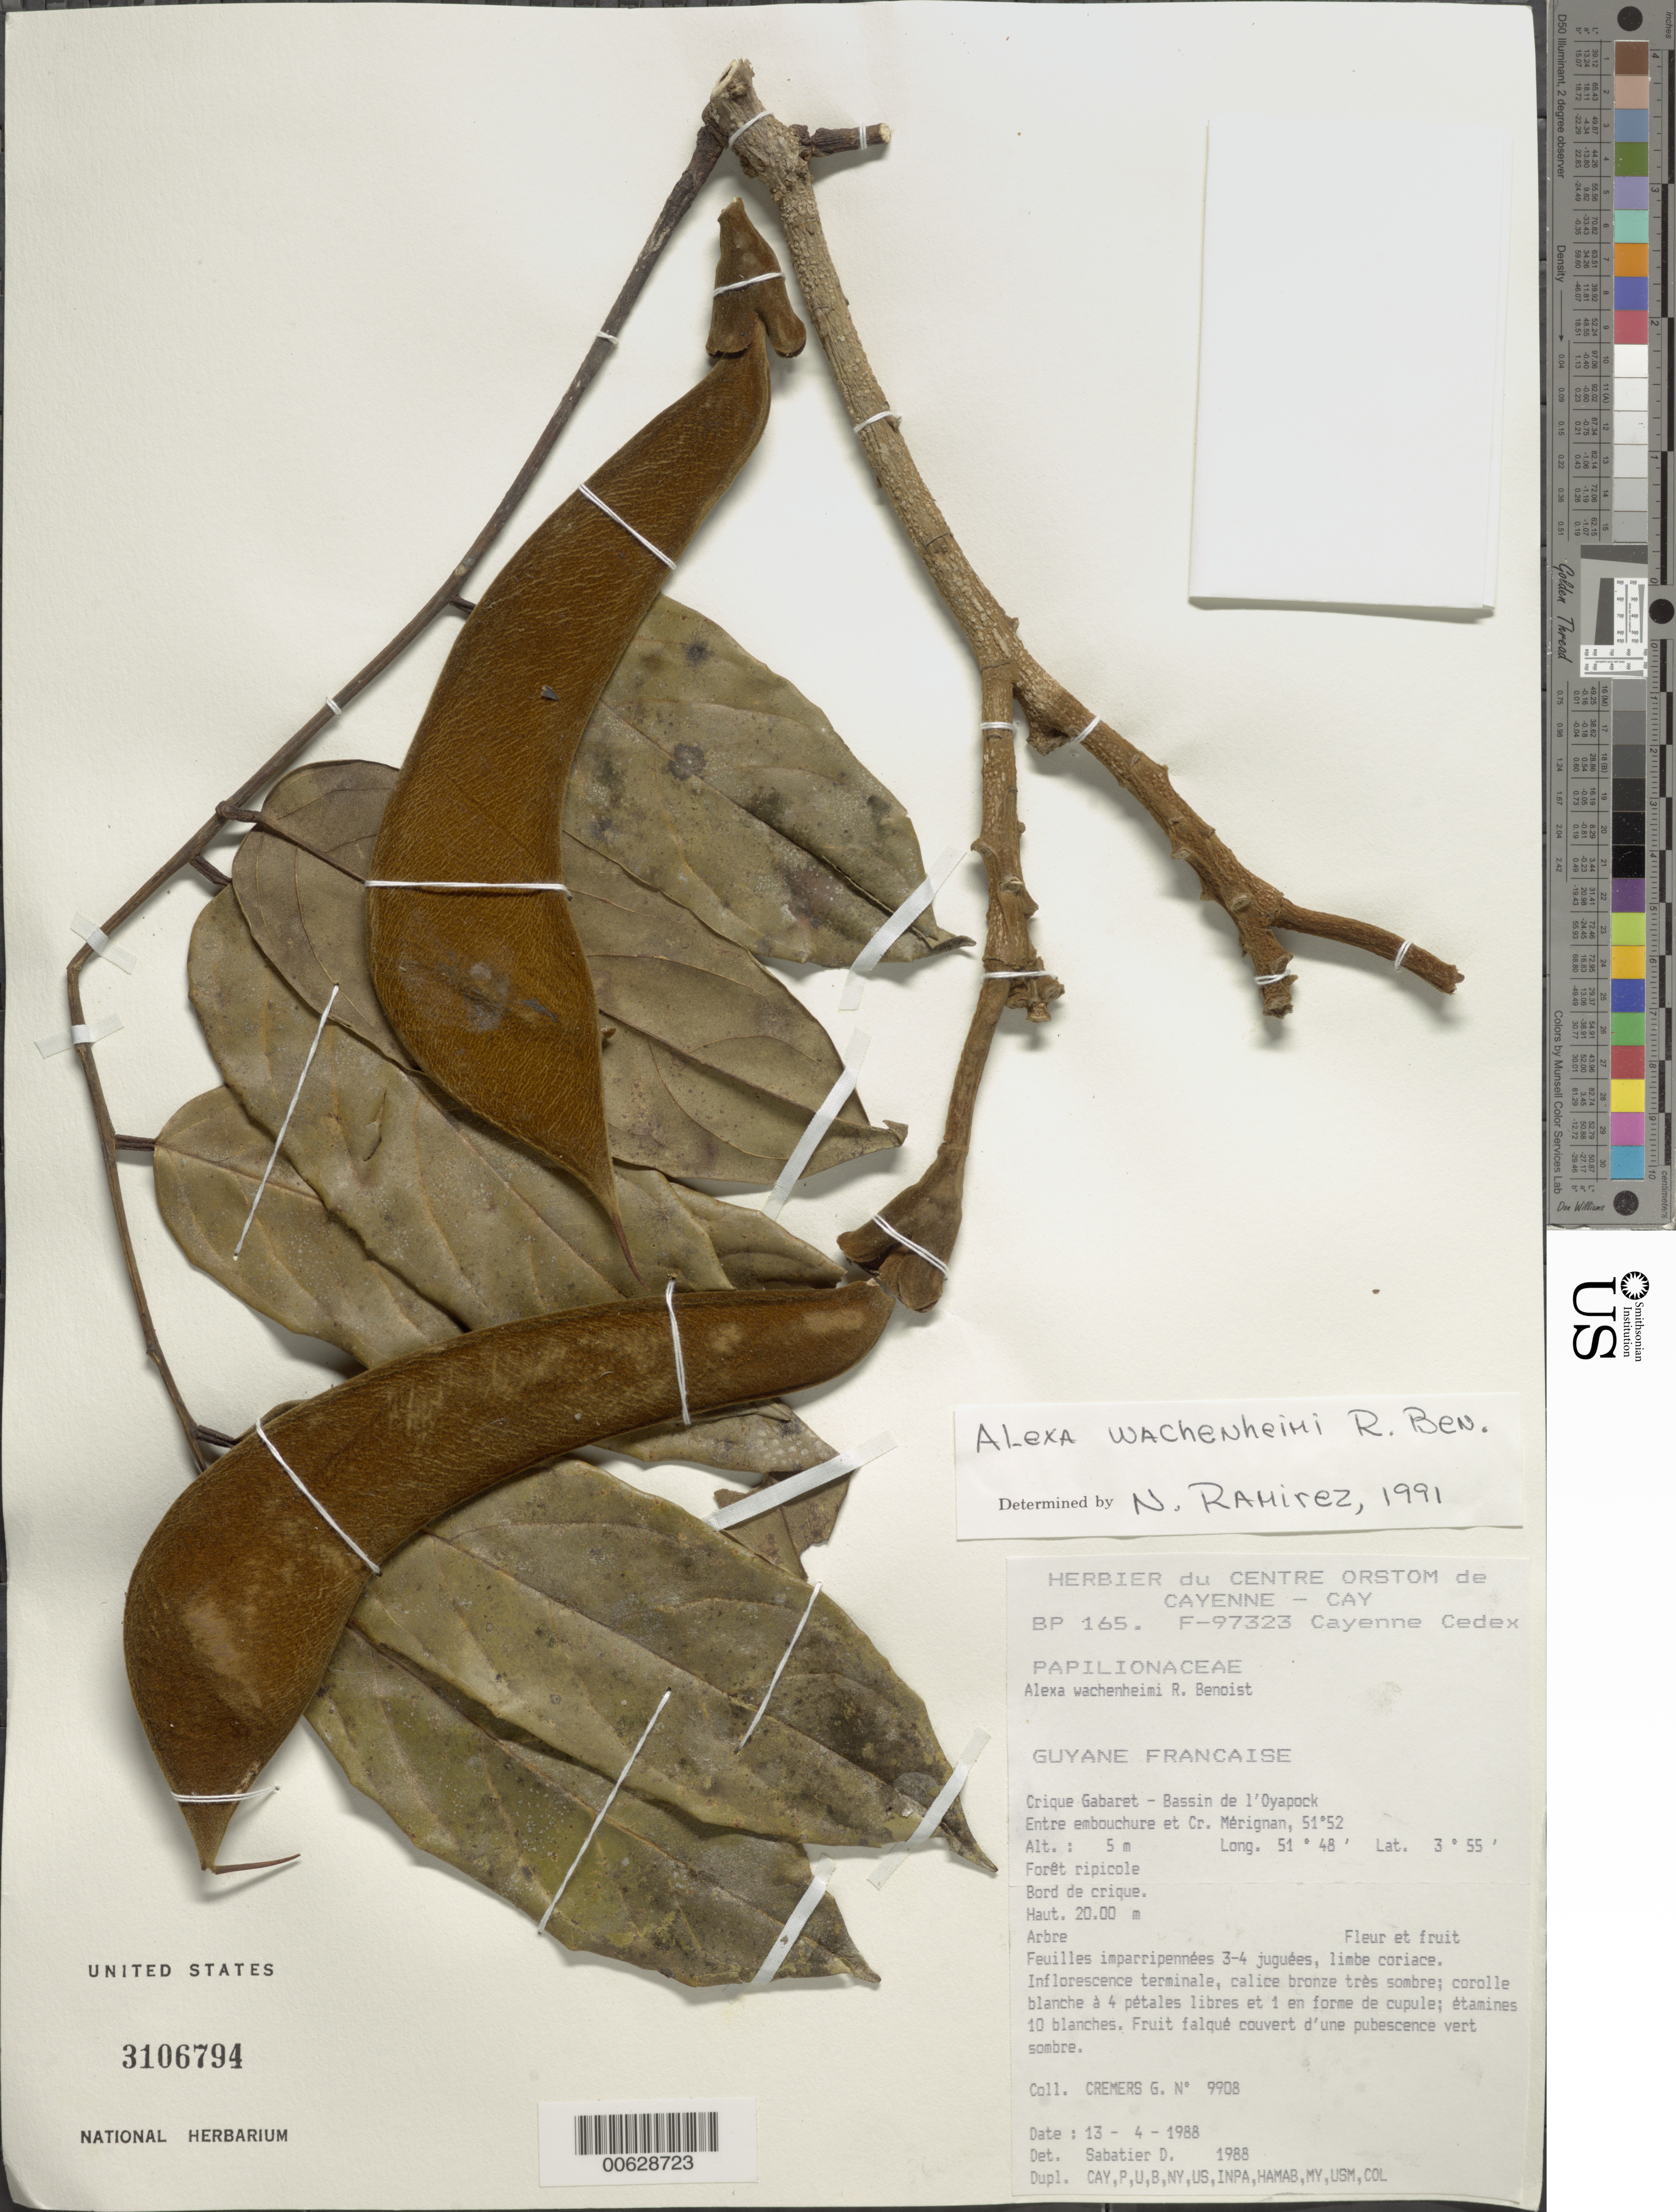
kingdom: Plantae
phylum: Tracheophyta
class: Magnoliopsida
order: Fabales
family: Fabaceae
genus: Alexa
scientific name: Alexa wachenheimii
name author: Benoist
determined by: Ramírez, N.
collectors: G. Cremers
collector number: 9908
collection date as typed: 13-Apr-88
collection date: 1988-04-13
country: French Guiana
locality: Crique Gabaret, Bassin de l'Oyapock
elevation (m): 5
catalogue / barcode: US 3106794